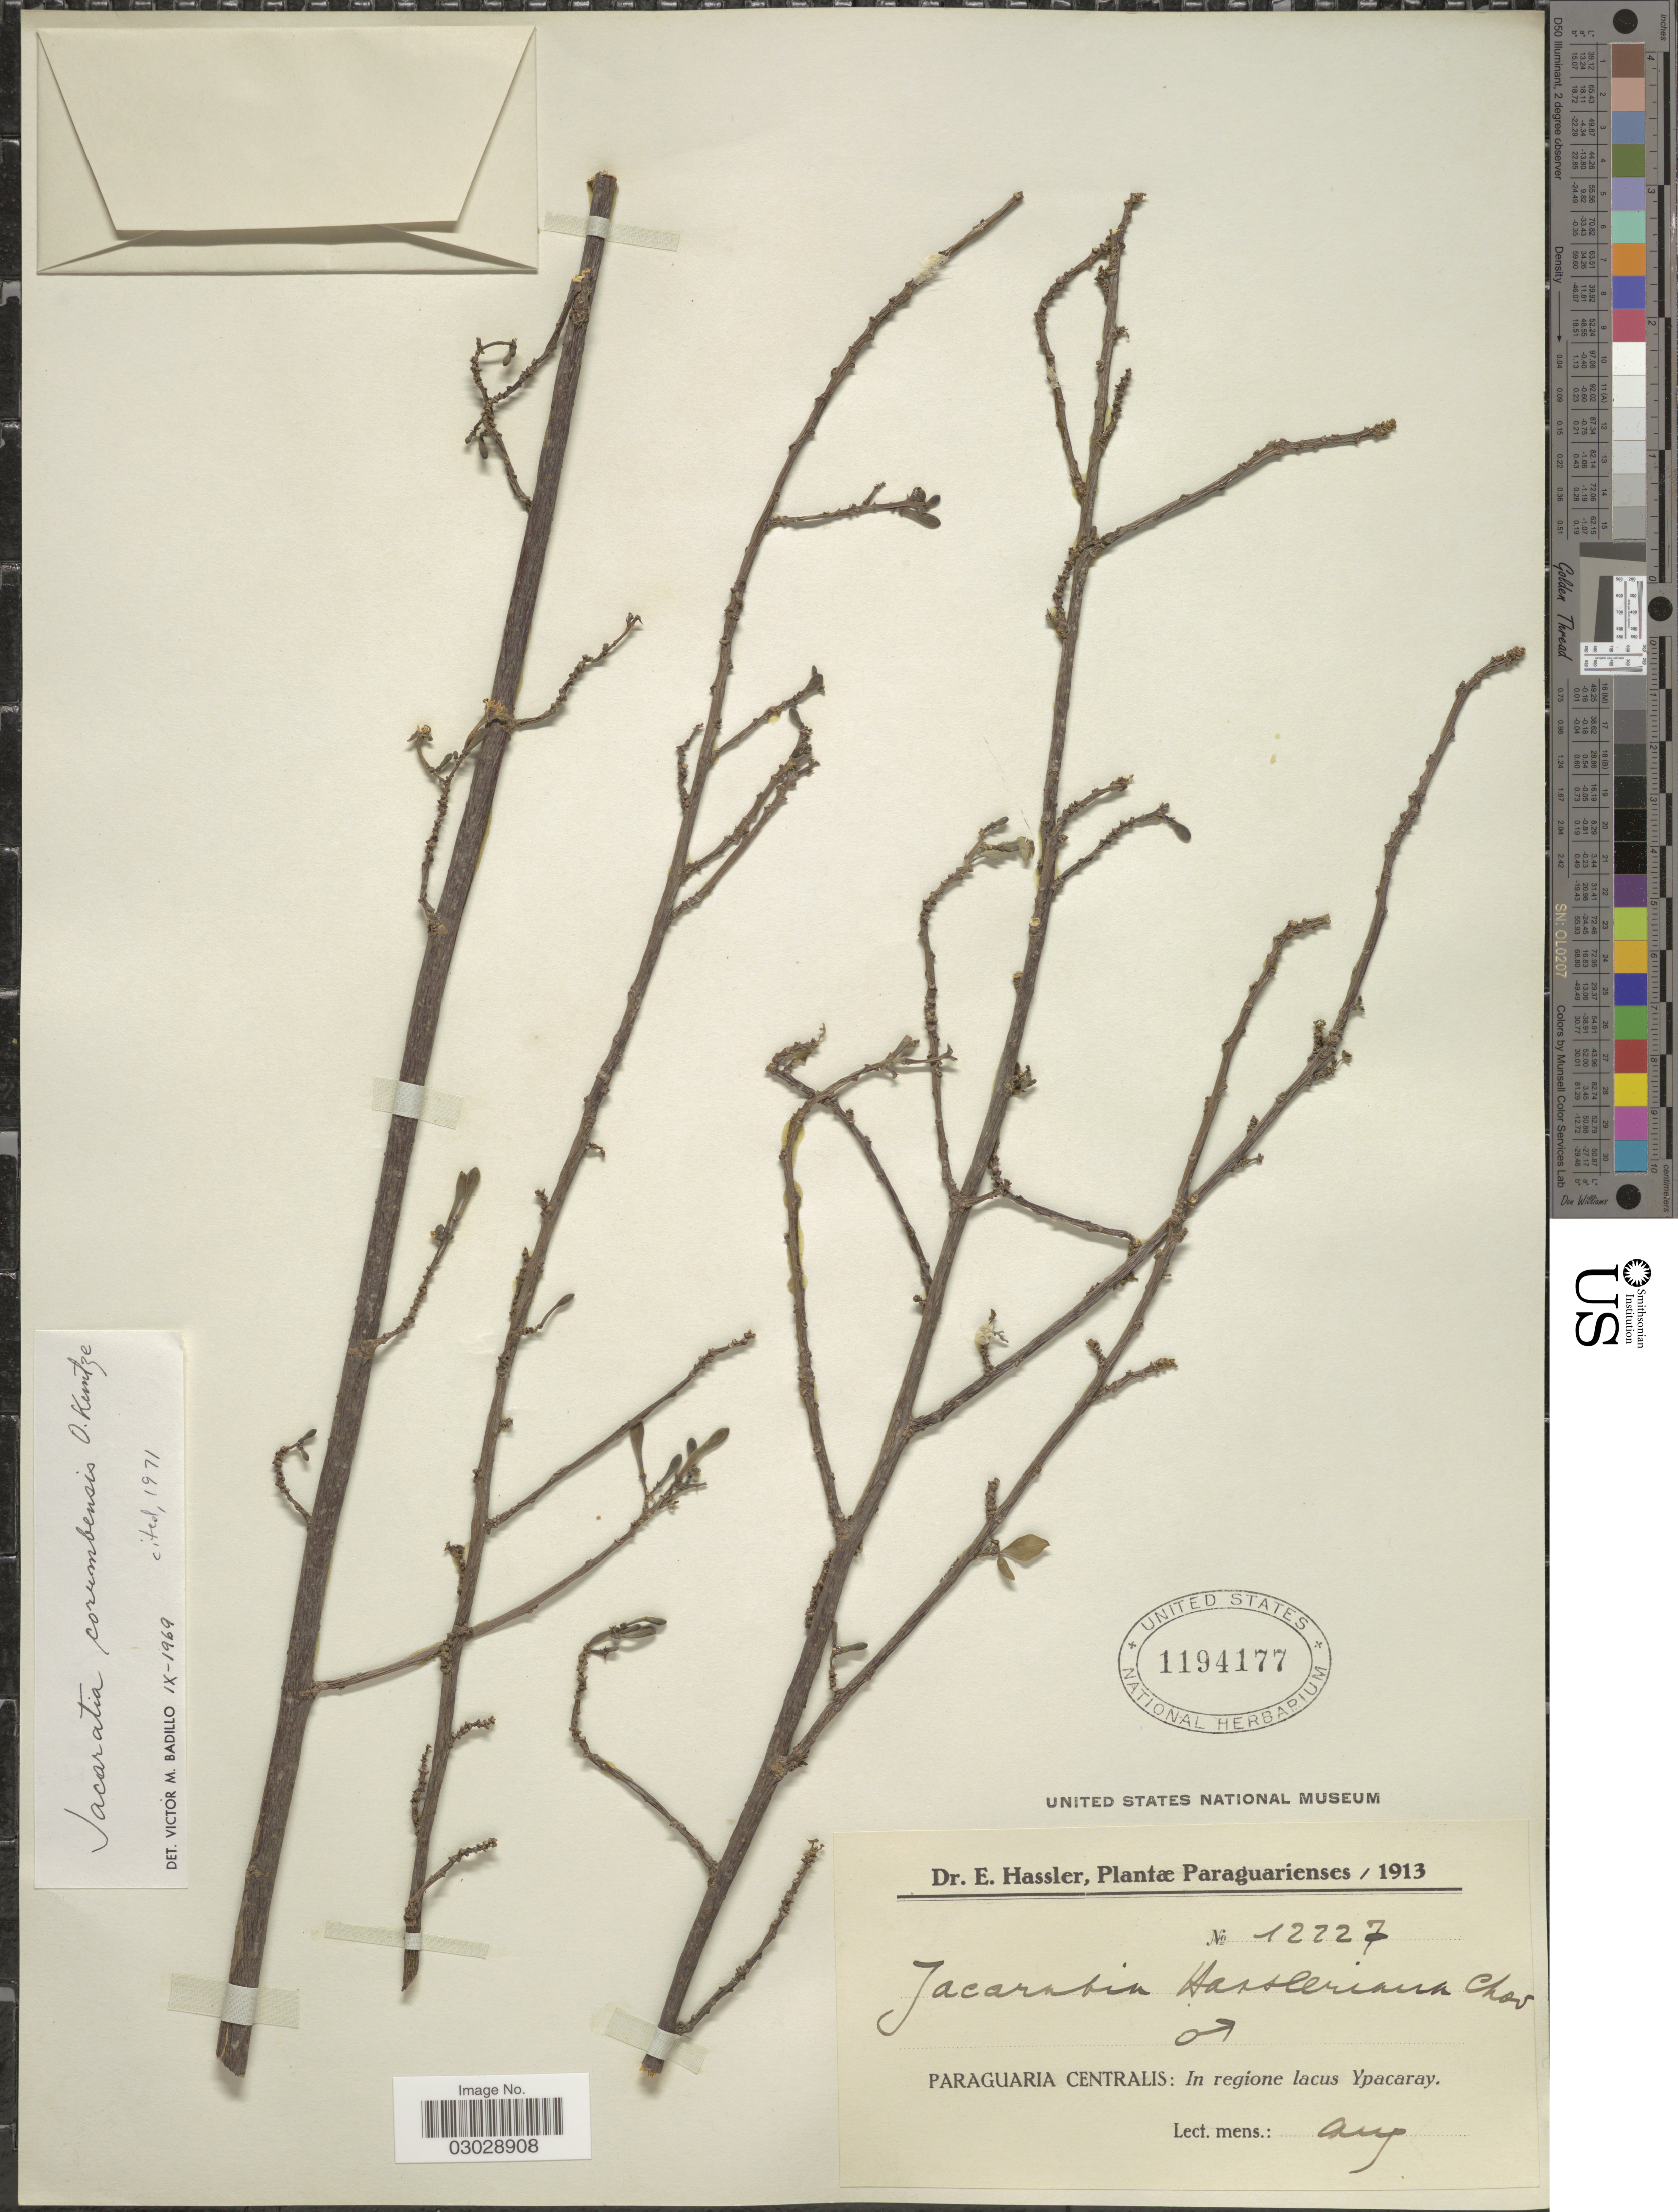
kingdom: Plantae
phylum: Tracheophyta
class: Magnoliopsida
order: Brassicales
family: Caricaceae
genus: Jacaratia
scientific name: Jacaratia corumbensis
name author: Kuntze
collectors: E. Hassler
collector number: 12227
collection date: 1913-08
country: Paraguay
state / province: Paraguari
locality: Paraguaria Centralis: In regione lacus Ypacaray.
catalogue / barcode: US 1194177